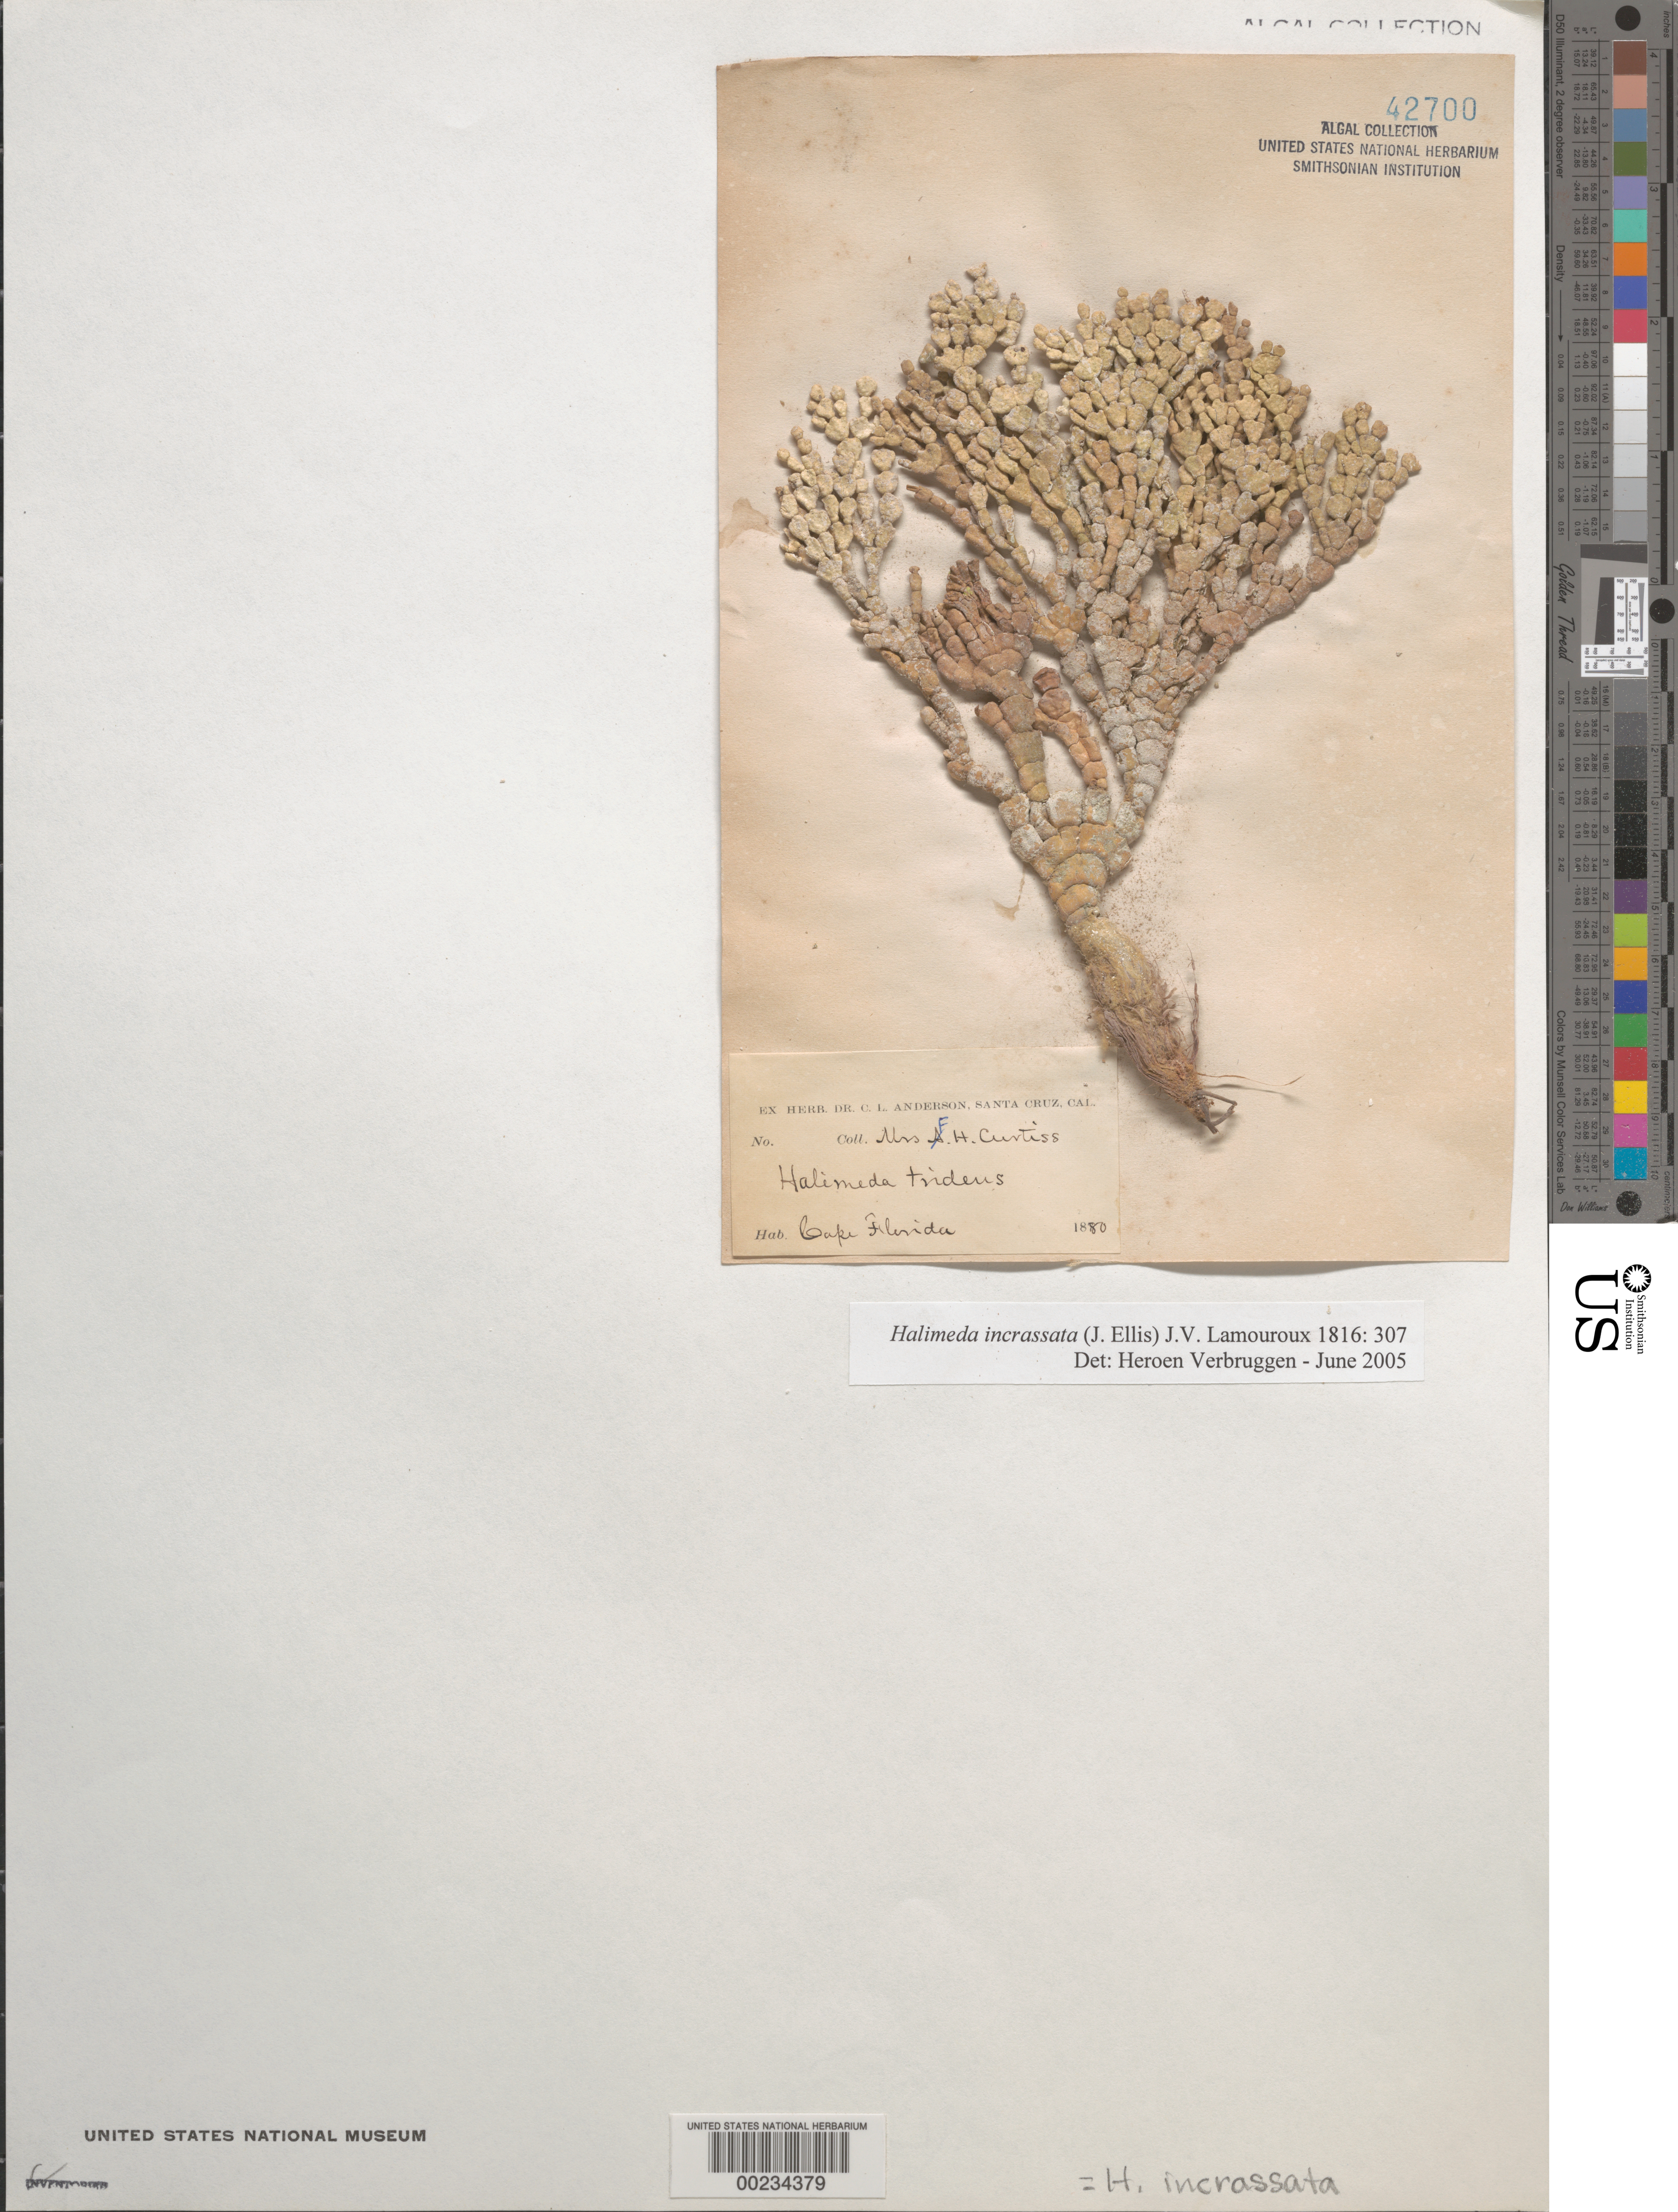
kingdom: Plantae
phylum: Chlorophyta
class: Ulvophyceae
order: Bryopsidales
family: Halimedaceae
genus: Halimeda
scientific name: Halimeda incrassata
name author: (J. Ellis) J.V.Lamouroux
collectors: F. A. Curtiss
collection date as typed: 1880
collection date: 1880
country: United States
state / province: Florida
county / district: Miami-Dade County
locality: Cape Florida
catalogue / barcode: US 42700